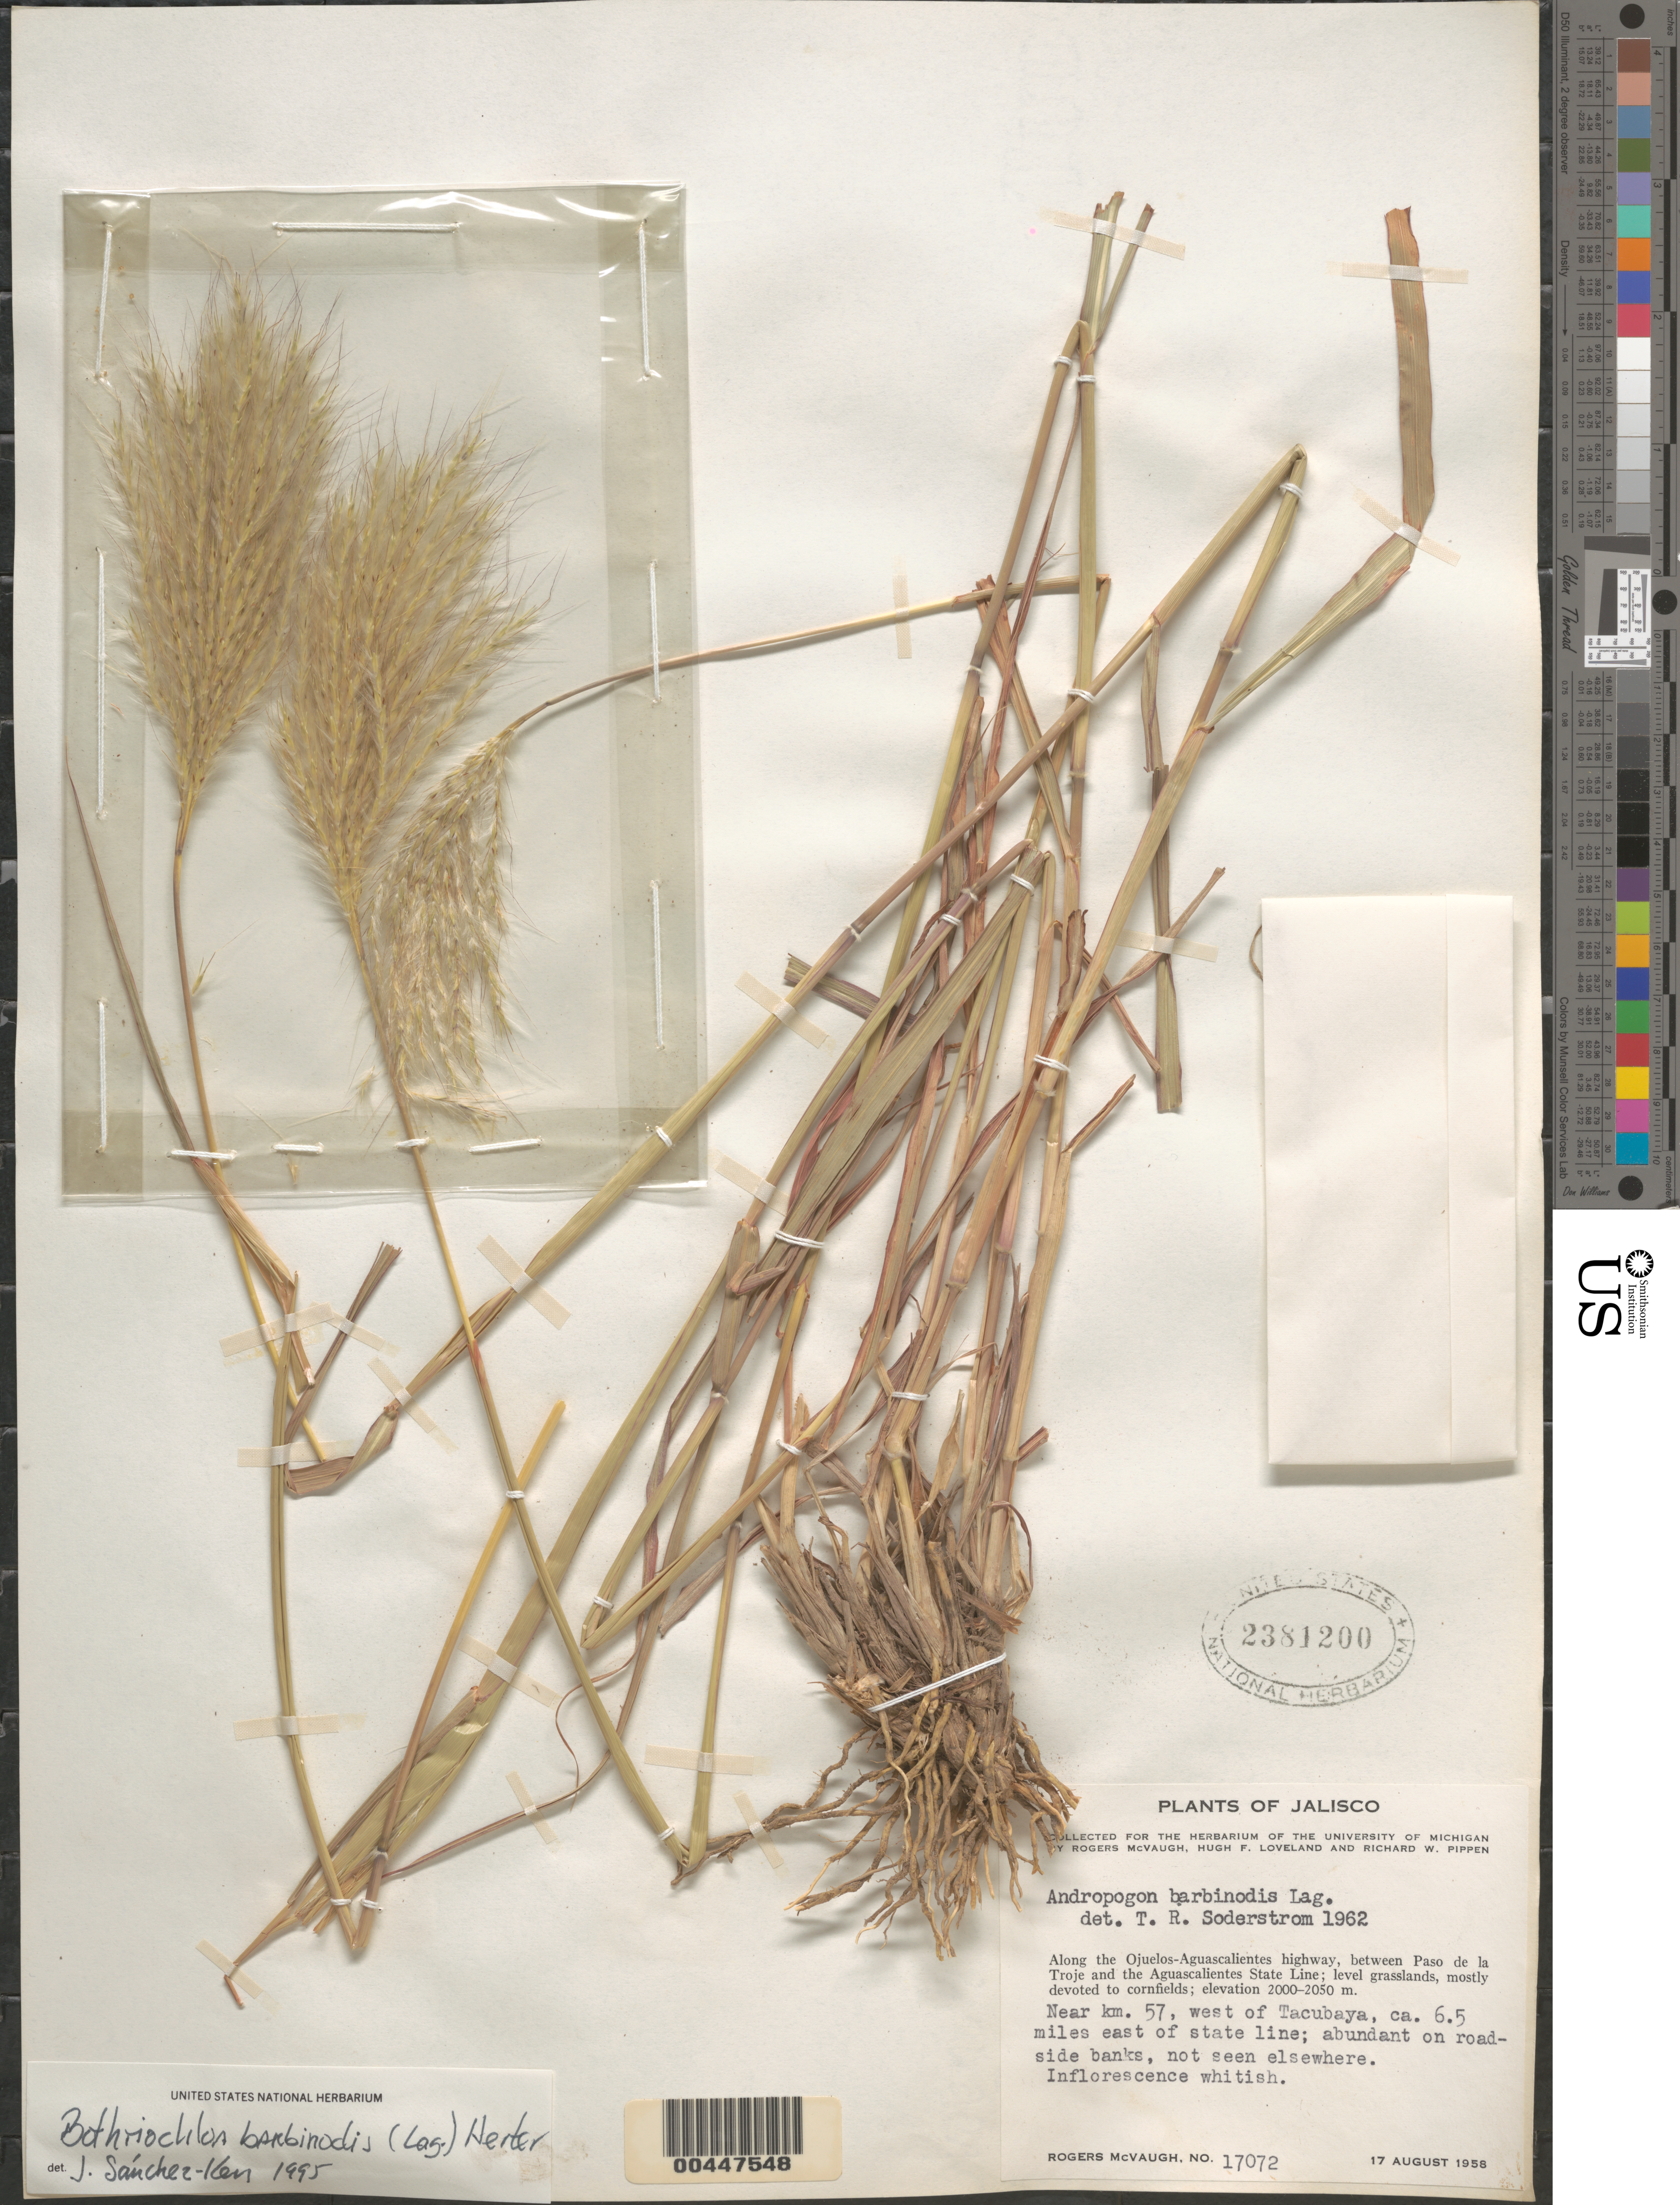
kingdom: Plantae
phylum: Tracheophyta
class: Liliopsida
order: Poales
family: Poaceae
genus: Bothriochloa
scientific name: Bothriochloa barbinodis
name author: (Lag.) Herter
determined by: Sánchez-Ken, J. G.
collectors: R. McVaugh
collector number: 17072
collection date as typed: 17 Aug 1958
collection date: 1958-08-17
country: Mexico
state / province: Jalisco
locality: Along the Ojuelos-Aguascalientes hwy, between Paso de la Troje and the Aguascalientes State Line, near km 57, W of Tacubaya, ...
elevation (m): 2000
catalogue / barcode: US 2381200